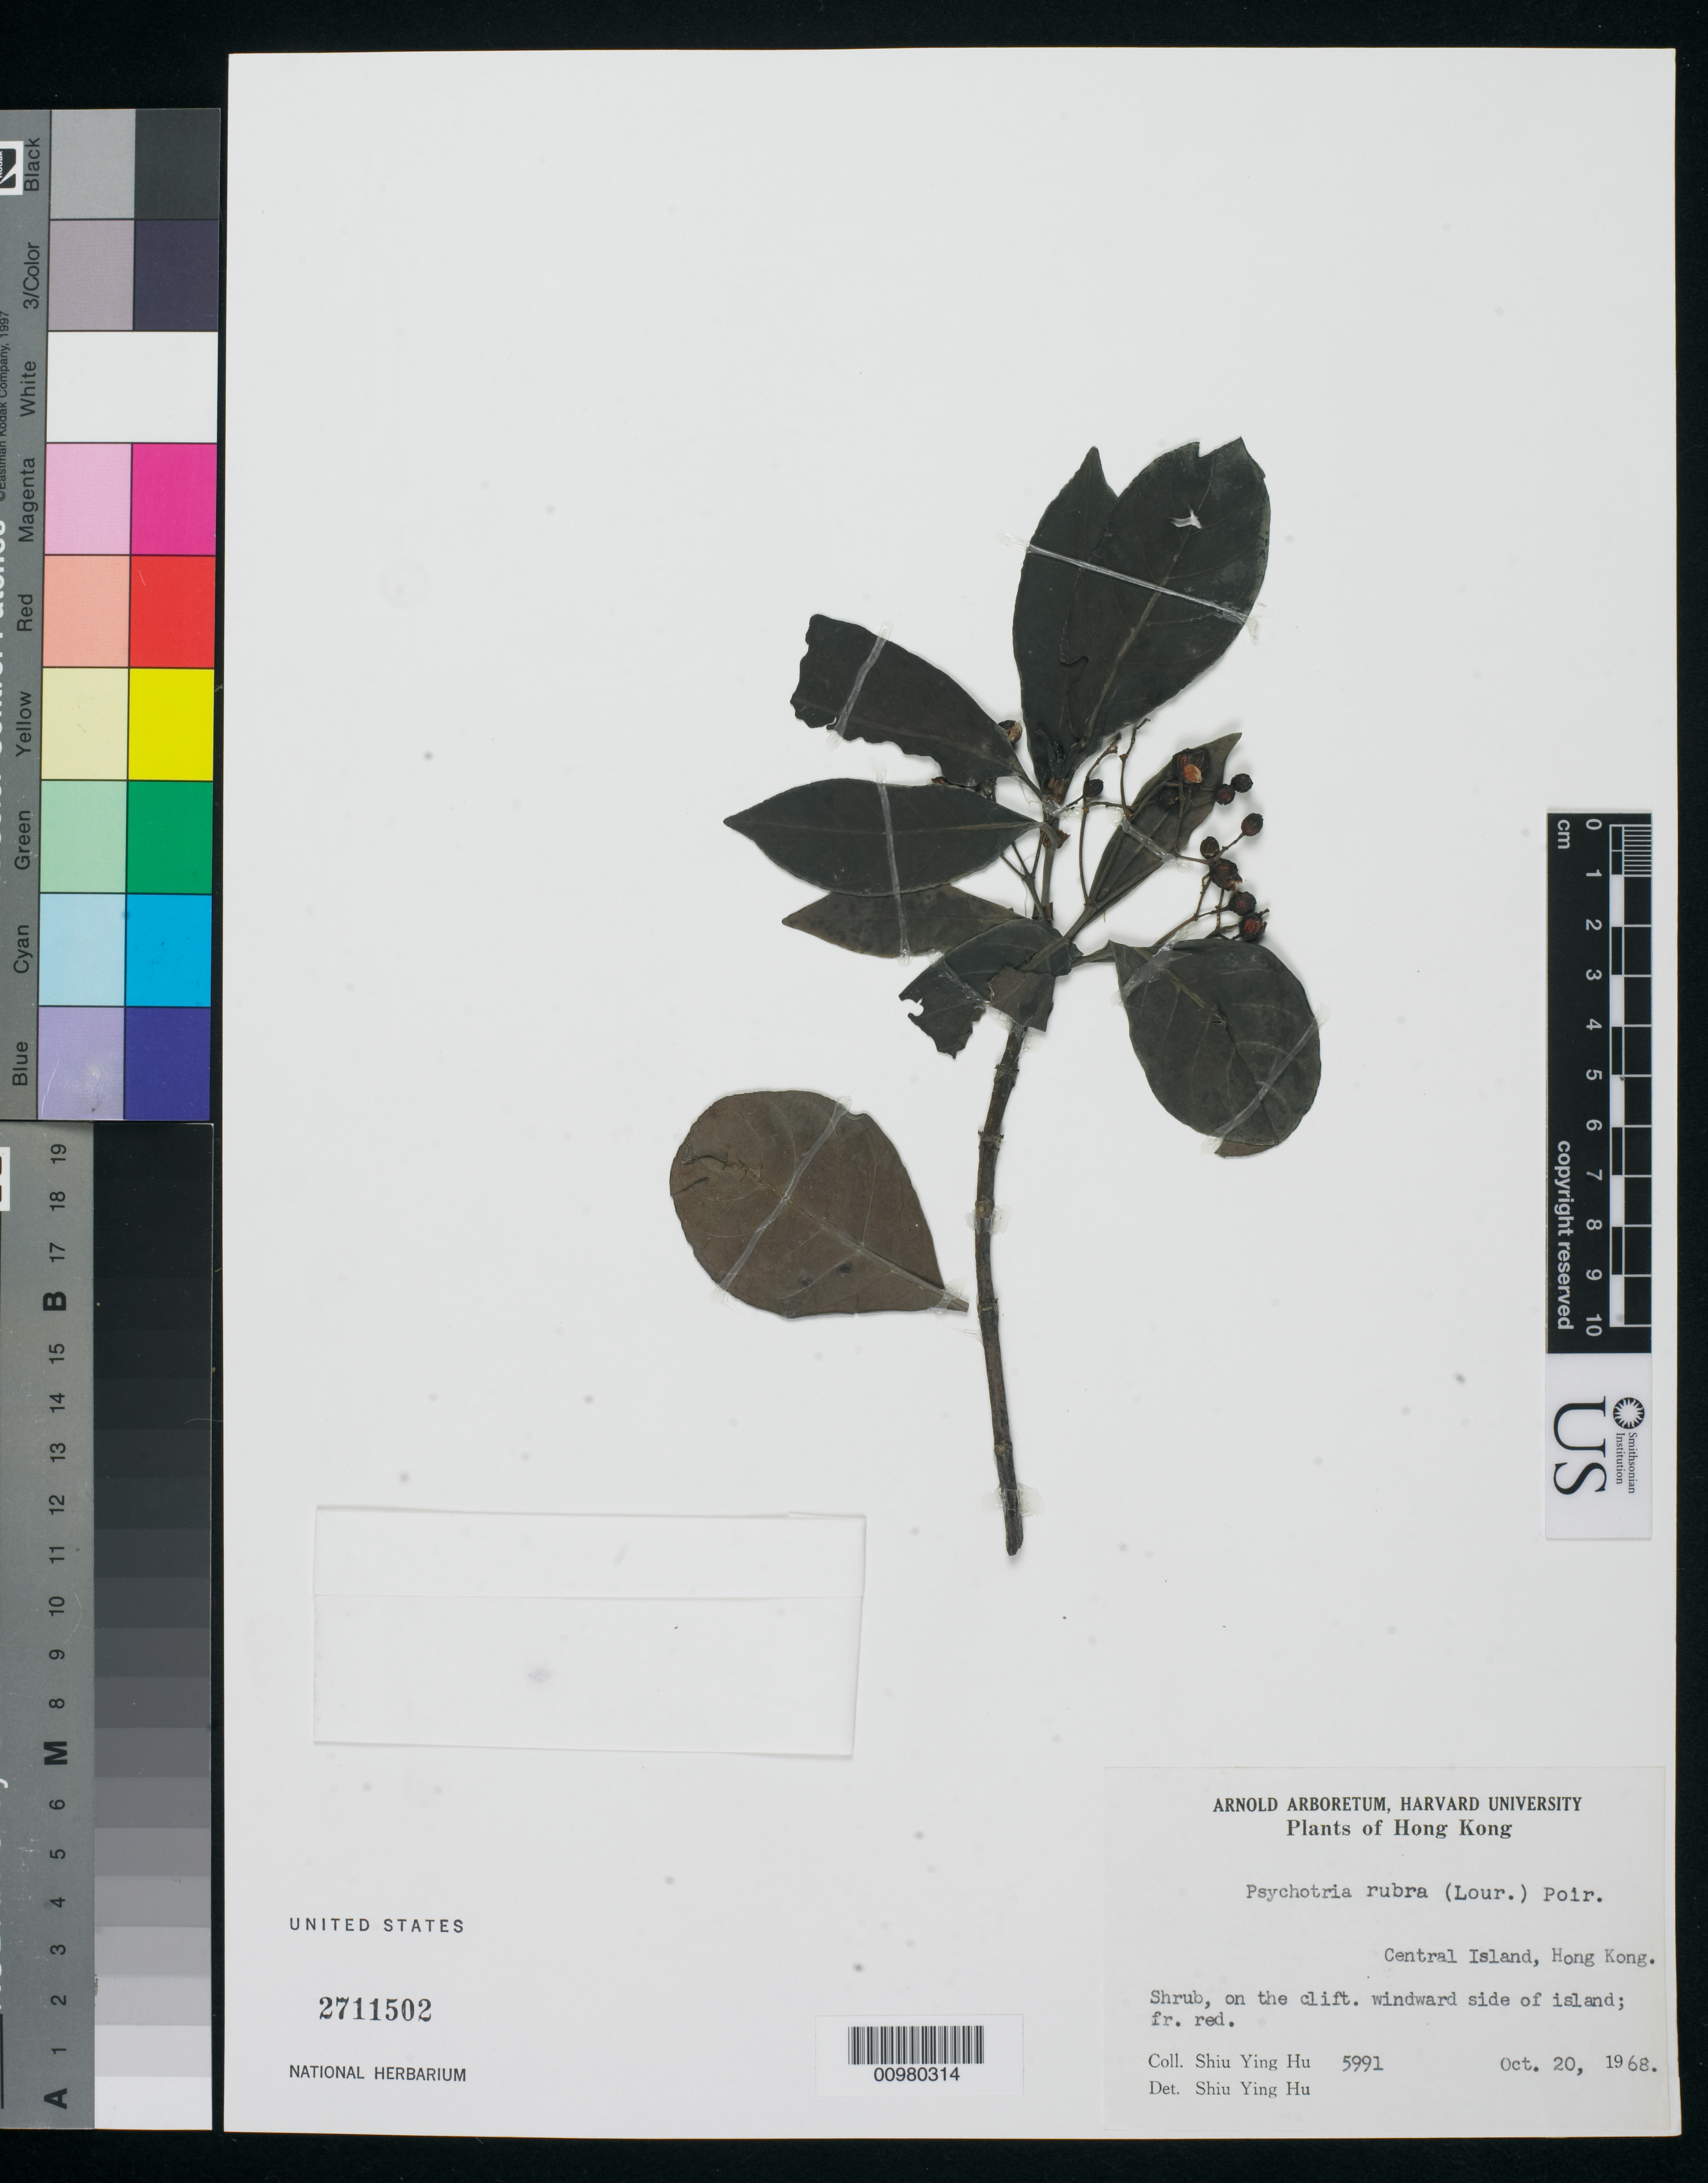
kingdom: Plantae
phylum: Tracheophyta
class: Magnoliopsida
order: Gentianales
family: Rubiaceae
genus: Psychotria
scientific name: Psychotria rubra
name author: (Lour.) Poir.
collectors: Y. Shiu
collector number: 5991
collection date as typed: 20 Oct 1968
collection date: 1968-10-20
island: Island Unknown or uncertain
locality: Hong Kong, Central Island, shrub, on the clift. windward side of island.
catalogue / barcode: US 2711502